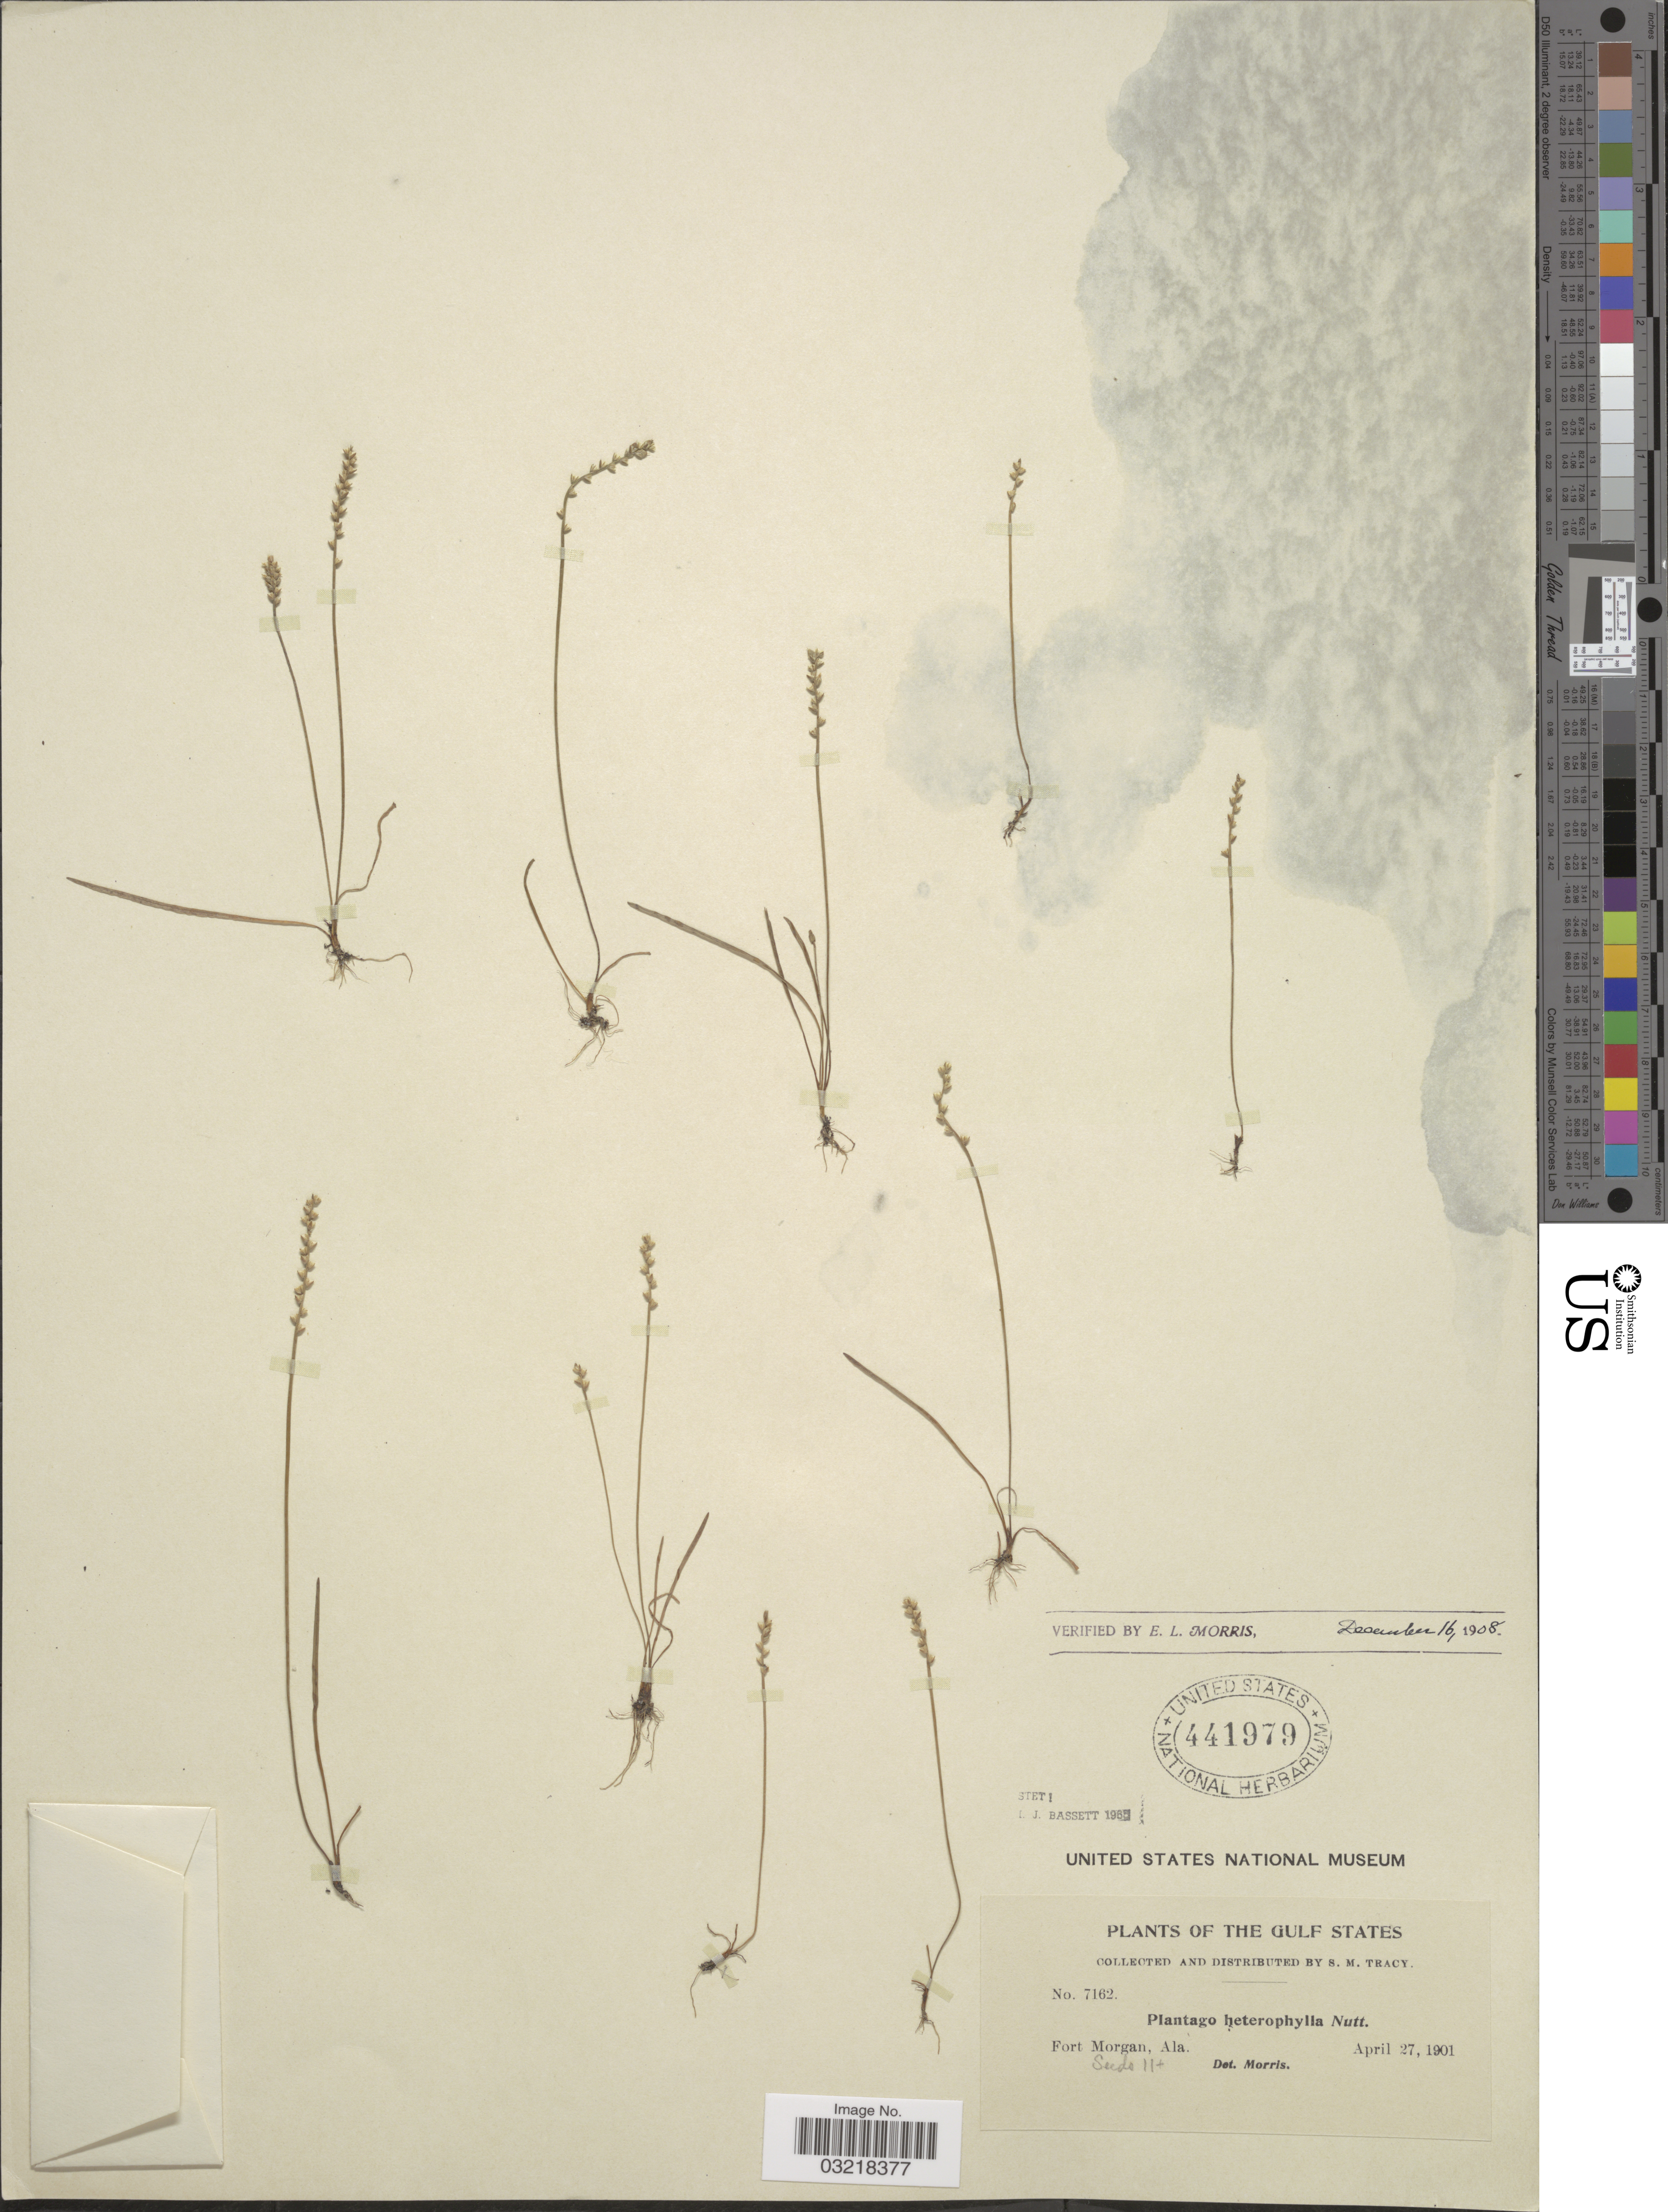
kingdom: Plantae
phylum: Tracheophyta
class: Magnoliopsida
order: Lamiales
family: Plantaginaceae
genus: Plantago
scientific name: Plantago heterophylla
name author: Nutt.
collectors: S. M. Tracy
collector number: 7162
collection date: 1901-04-27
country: United States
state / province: Alabama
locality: The Gulf States. Fort Morgan.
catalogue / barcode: US 441979